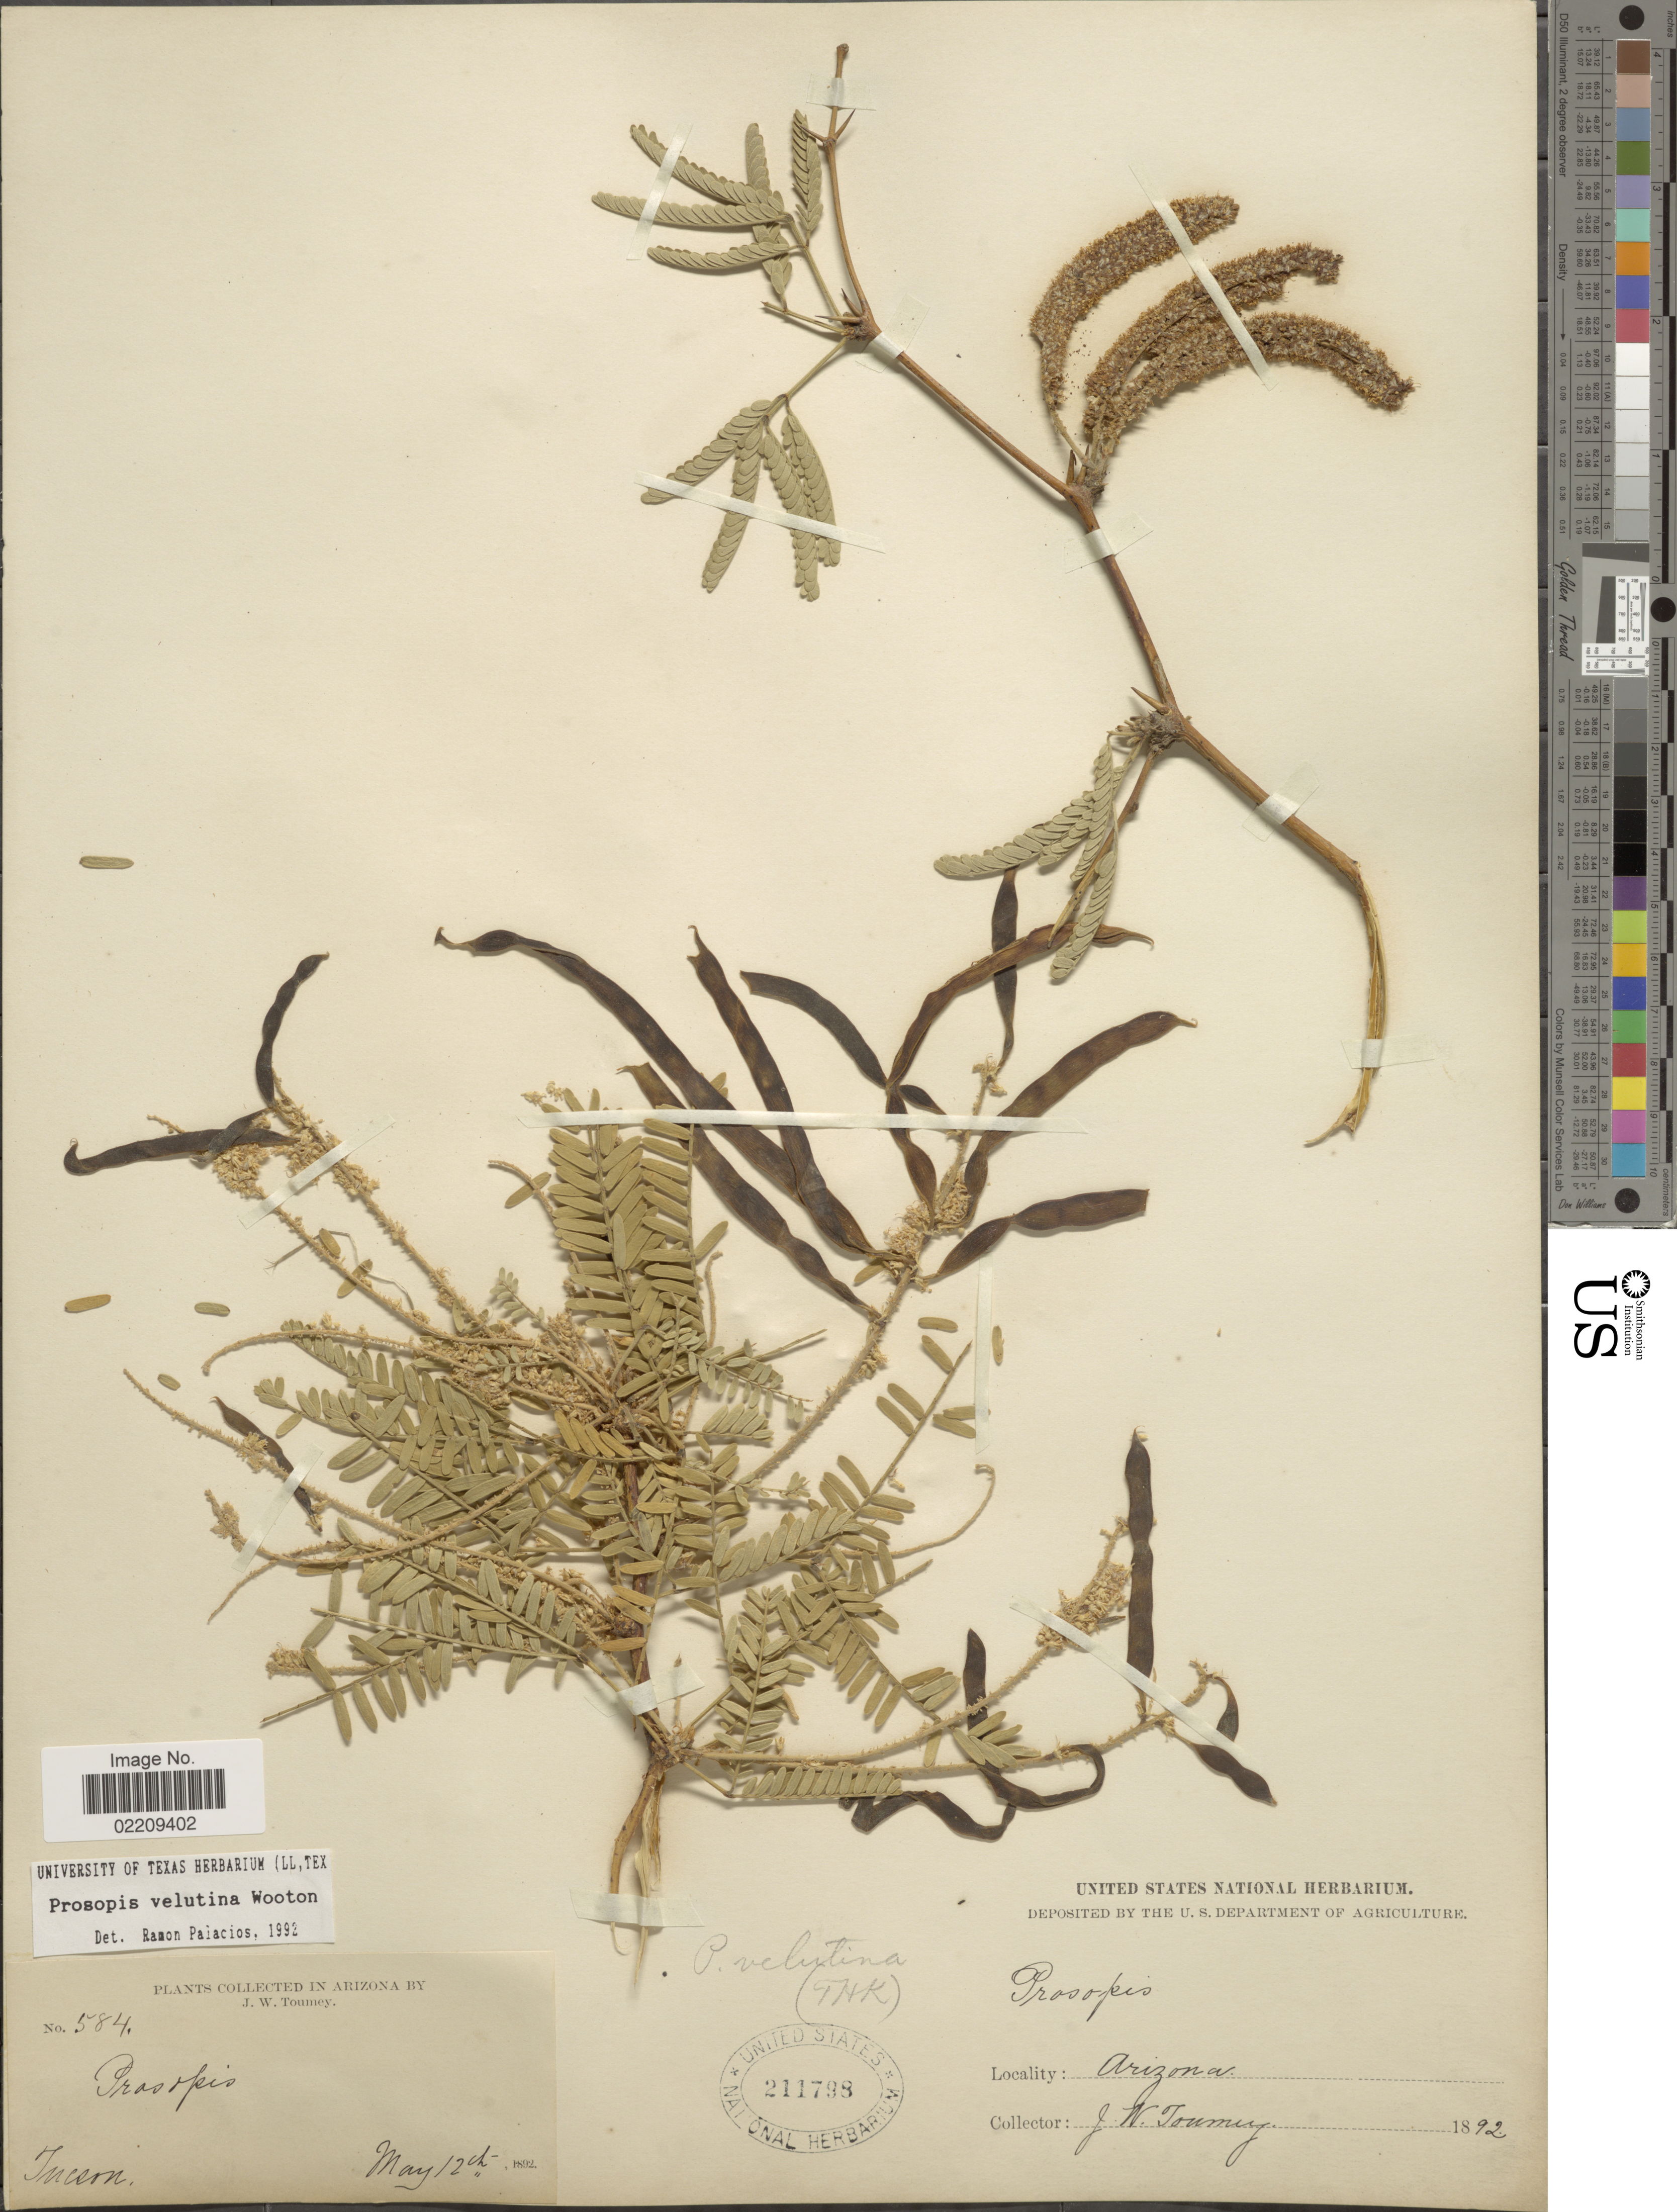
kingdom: Plantae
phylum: Tracheophyta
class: Magnoliopsida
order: Fabales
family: Fabaceae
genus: Neltuma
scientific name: Neltuma velutina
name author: (Wooton) Britton & Rose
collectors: J. W. Toumey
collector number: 584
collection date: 1892-05-12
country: United States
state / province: Arizona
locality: Tucson.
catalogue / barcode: US 211798